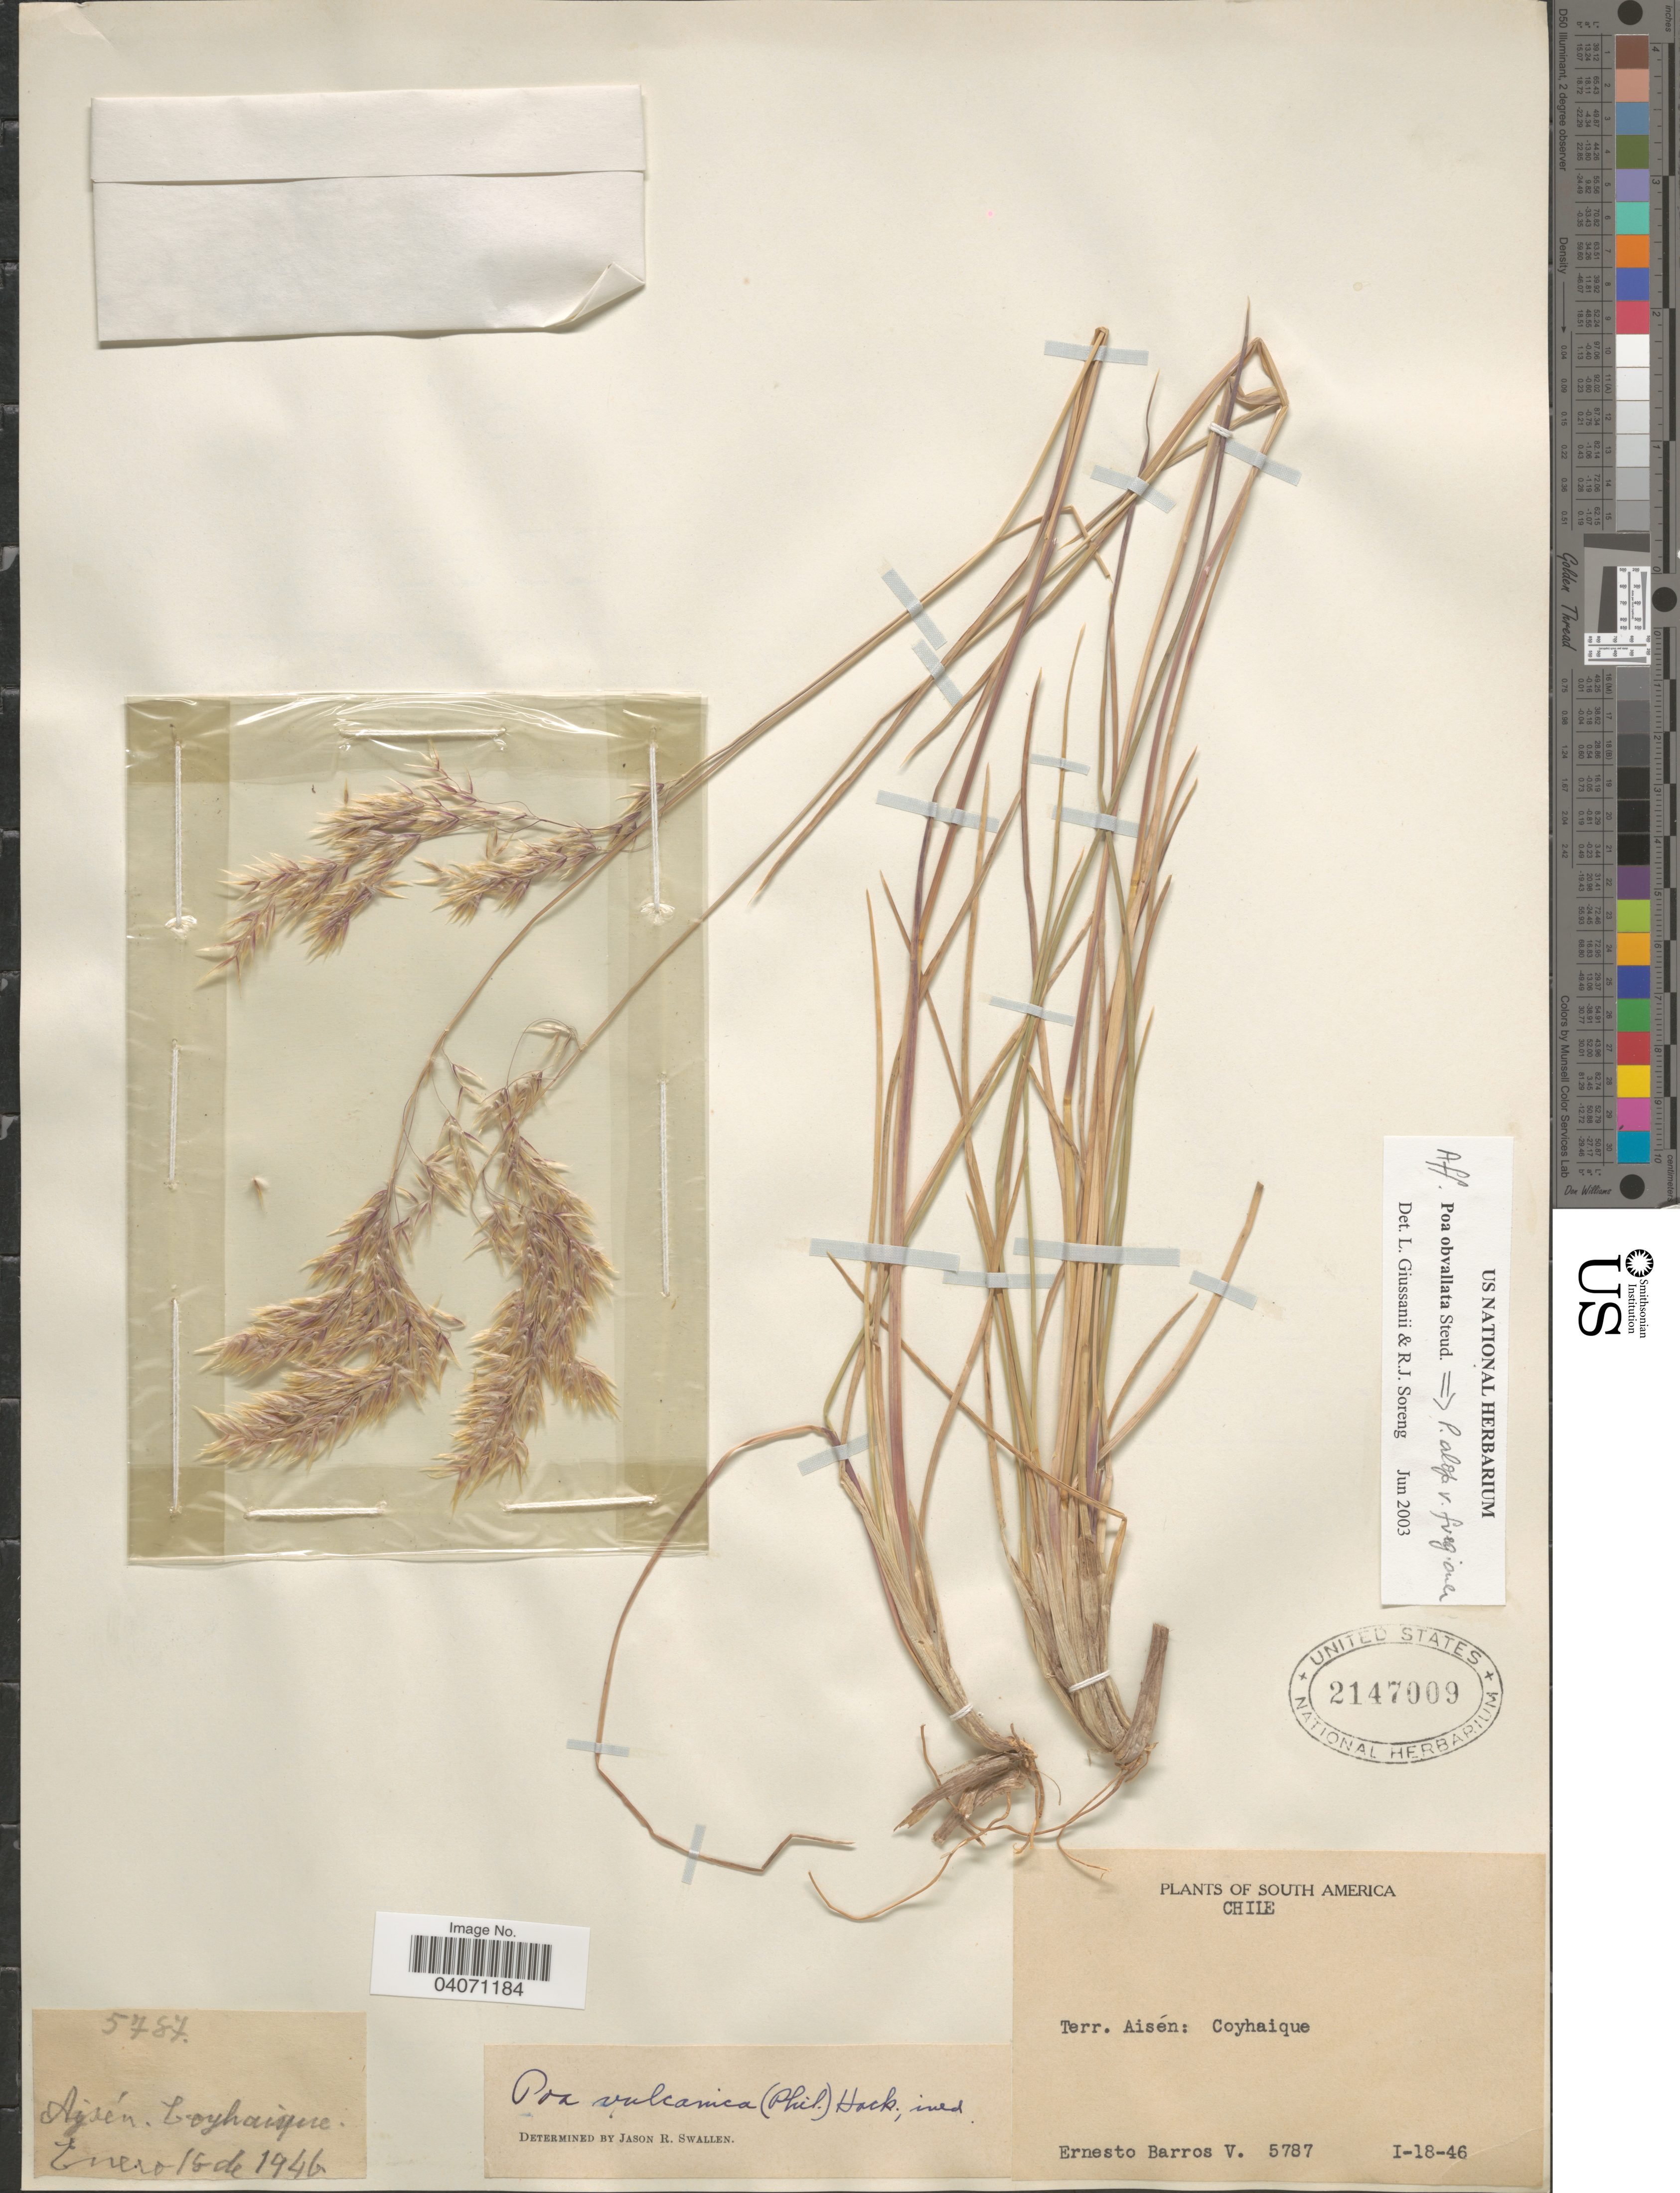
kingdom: Plantae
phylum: Tracheophyta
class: Liliopsida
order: Poales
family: Poaceae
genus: Poa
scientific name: Poa obvallata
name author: Steud.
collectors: E. Barros V.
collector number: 5787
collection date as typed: Transcribed d/m/y: 18/1/46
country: Chile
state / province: Aisén (XI)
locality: Terr. Aisén: Coyhaique.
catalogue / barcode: US 2147009